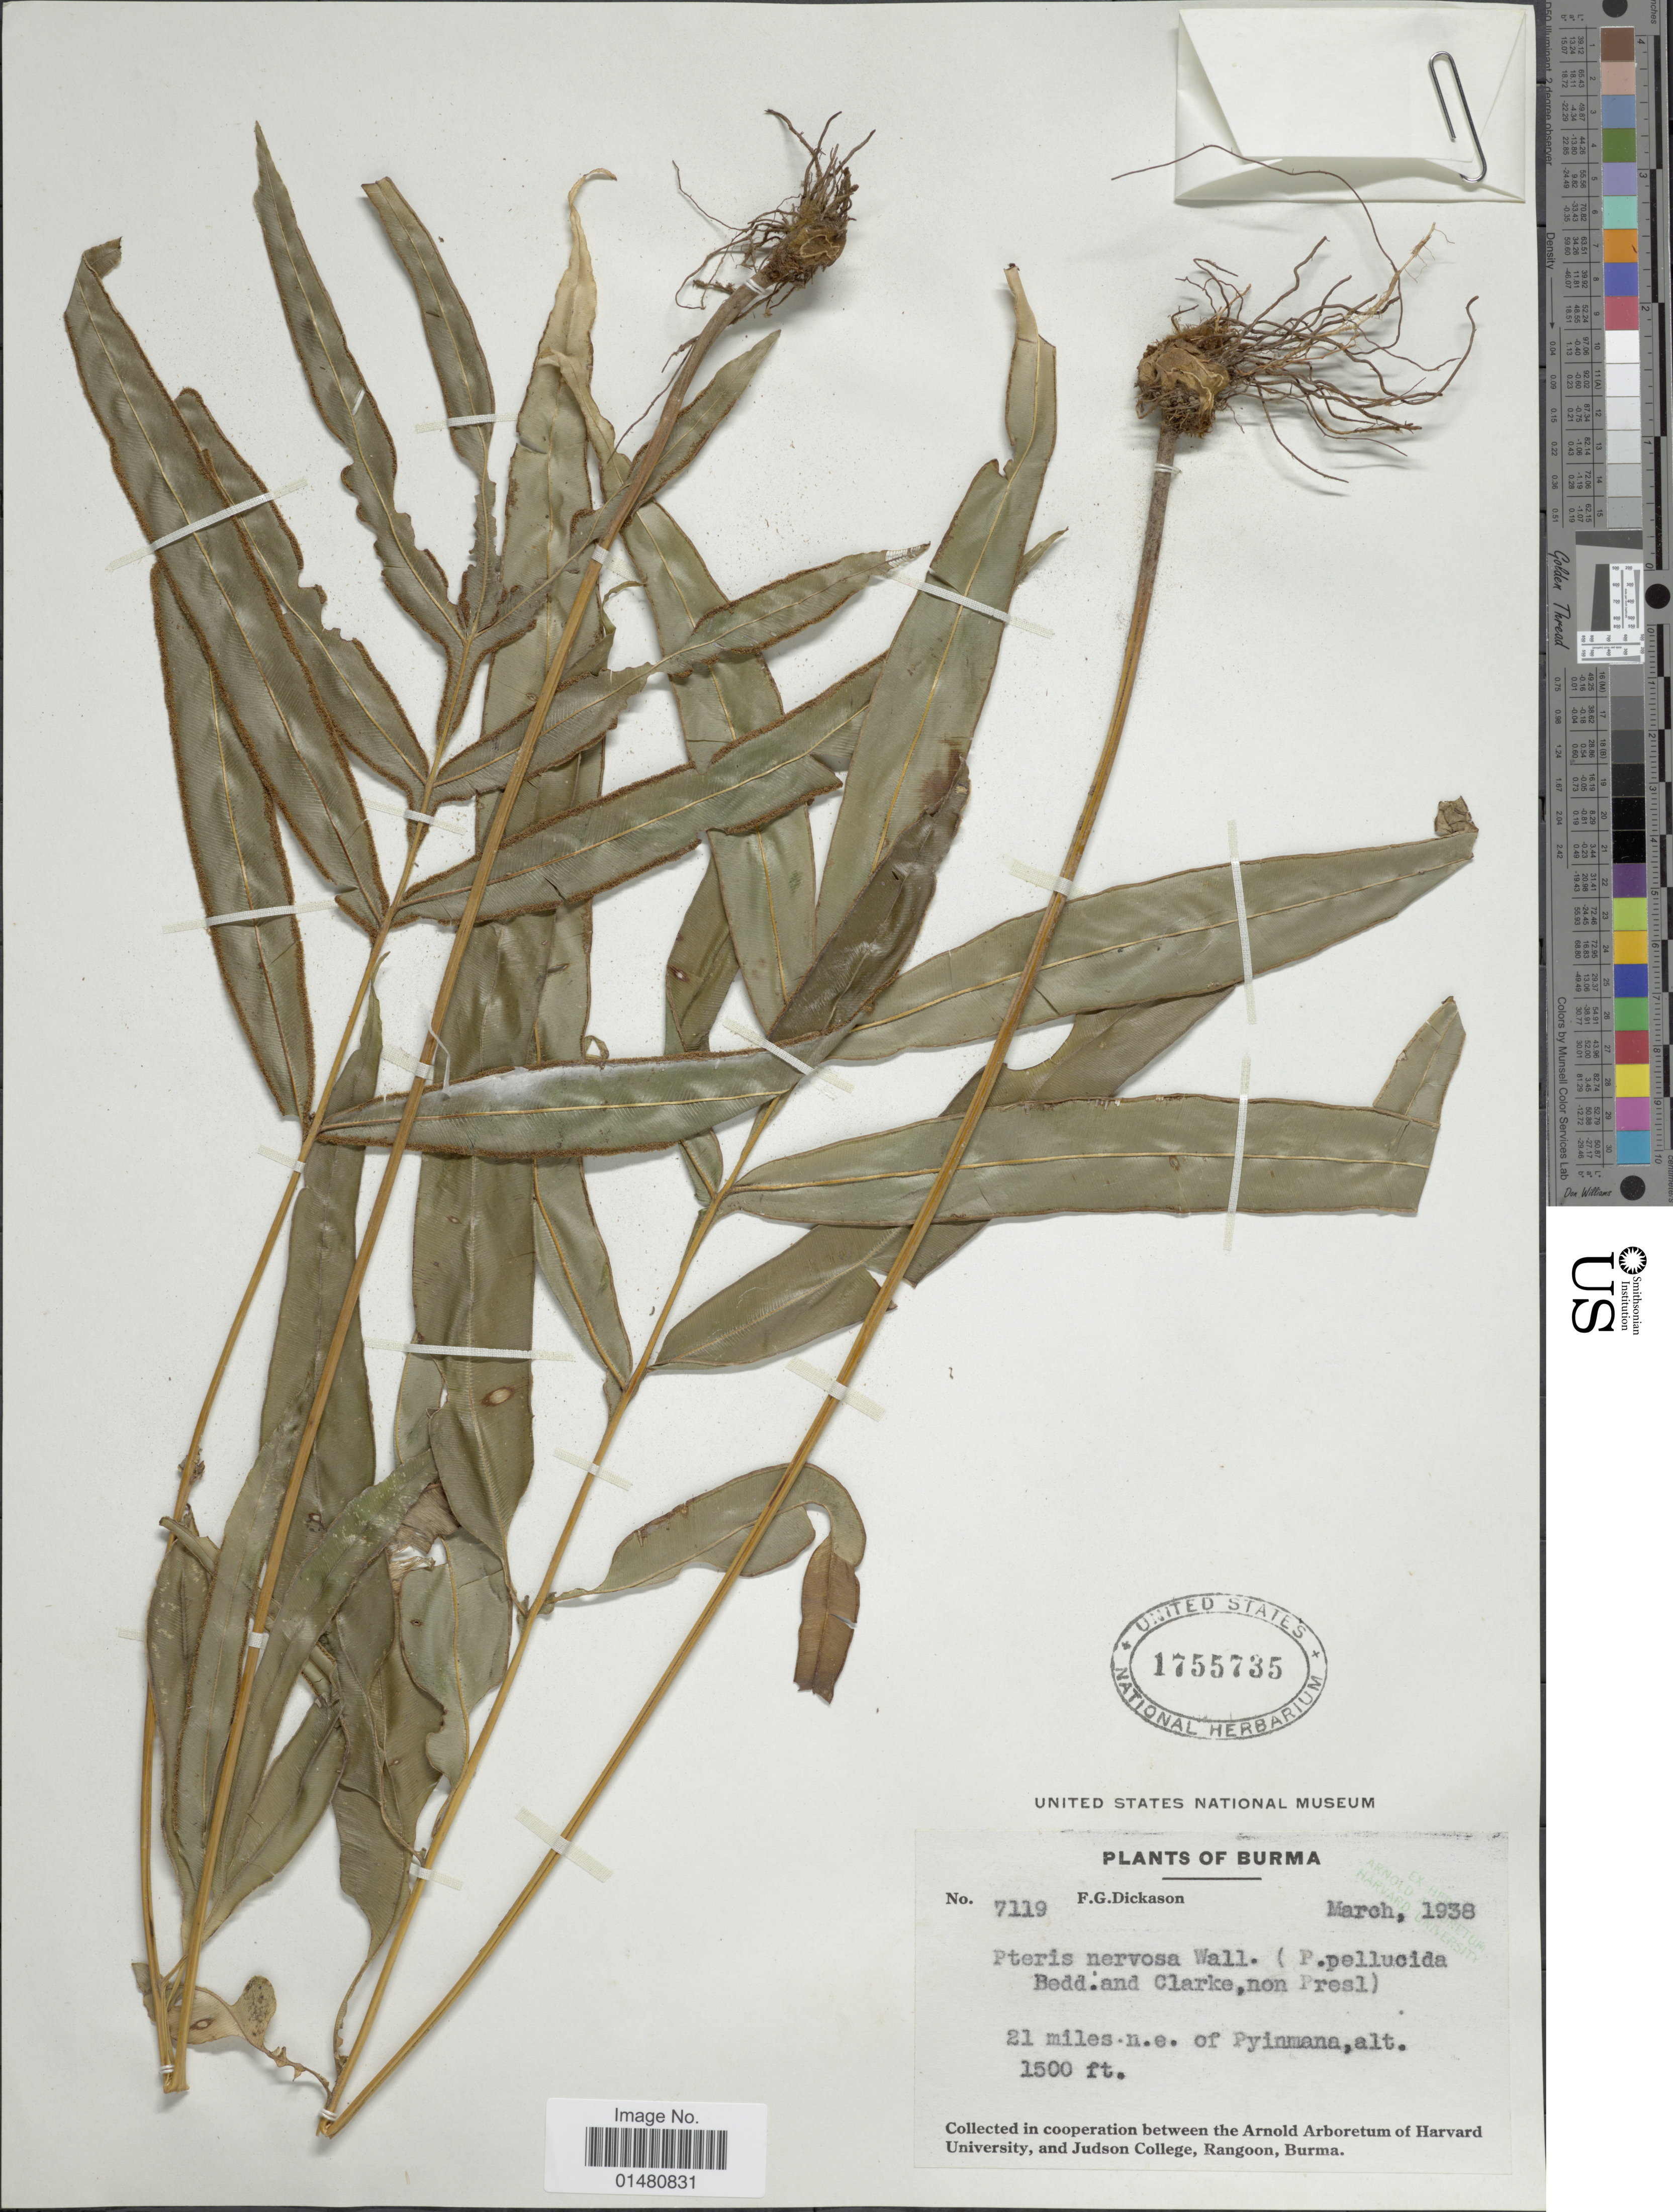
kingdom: Plantae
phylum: Tracheophyta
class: Polypodiopsida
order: Polypodiales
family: Pteridaceae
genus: Pteris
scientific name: Pteris nervosa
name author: Thunb.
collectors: F. Dickason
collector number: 7119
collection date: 1938-03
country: Myanmar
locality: Burma, 21 miles n.e. of Pyinmana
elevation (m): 457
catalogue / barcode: US 1755735